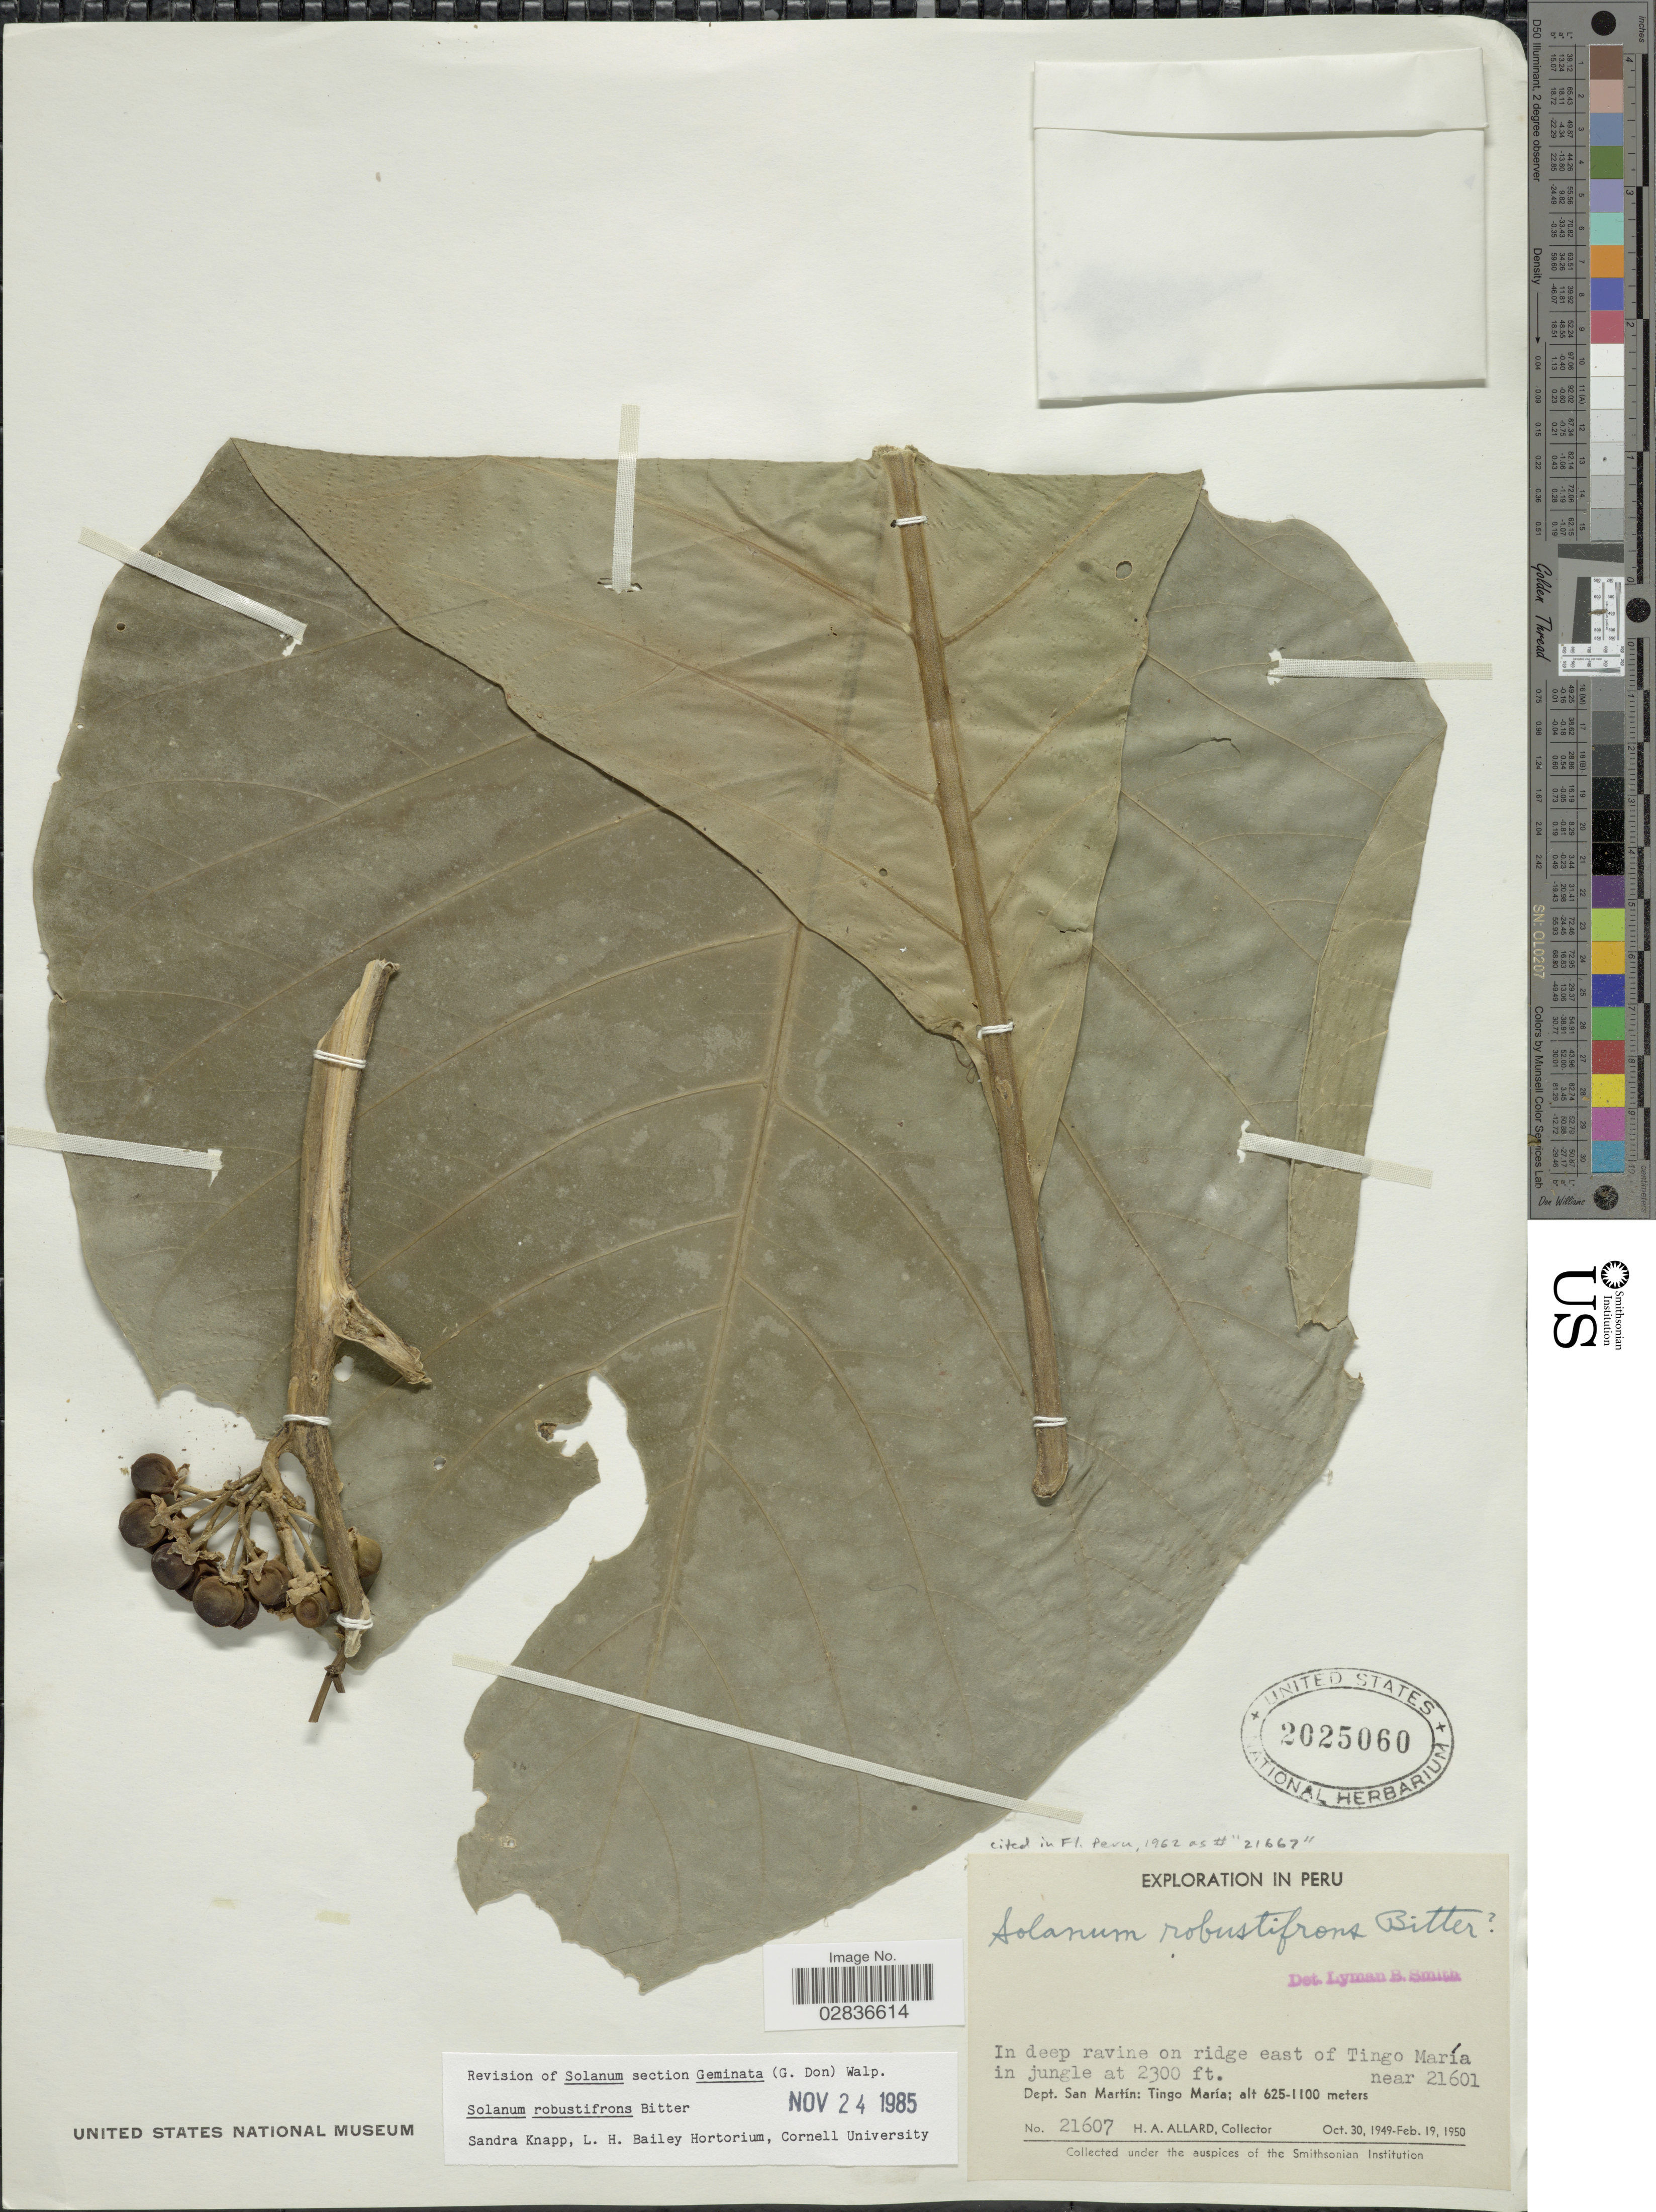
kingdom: Plantae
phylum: Tracheophyta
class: Magnoliopsida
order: Solanales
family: Solanaceae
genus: Solanum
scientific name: Solanum robustifrons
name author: Bitter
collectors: H. A. Allard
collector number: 21607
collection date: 1949-10-30/1950-02-19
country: Peru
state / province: San Martín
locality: In deep ravine on ridge east of Tingo María near 21601. Dept. San Martín: Tingo María.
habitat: in deep ravine on ridge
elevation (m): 701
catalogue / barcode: US 2025060